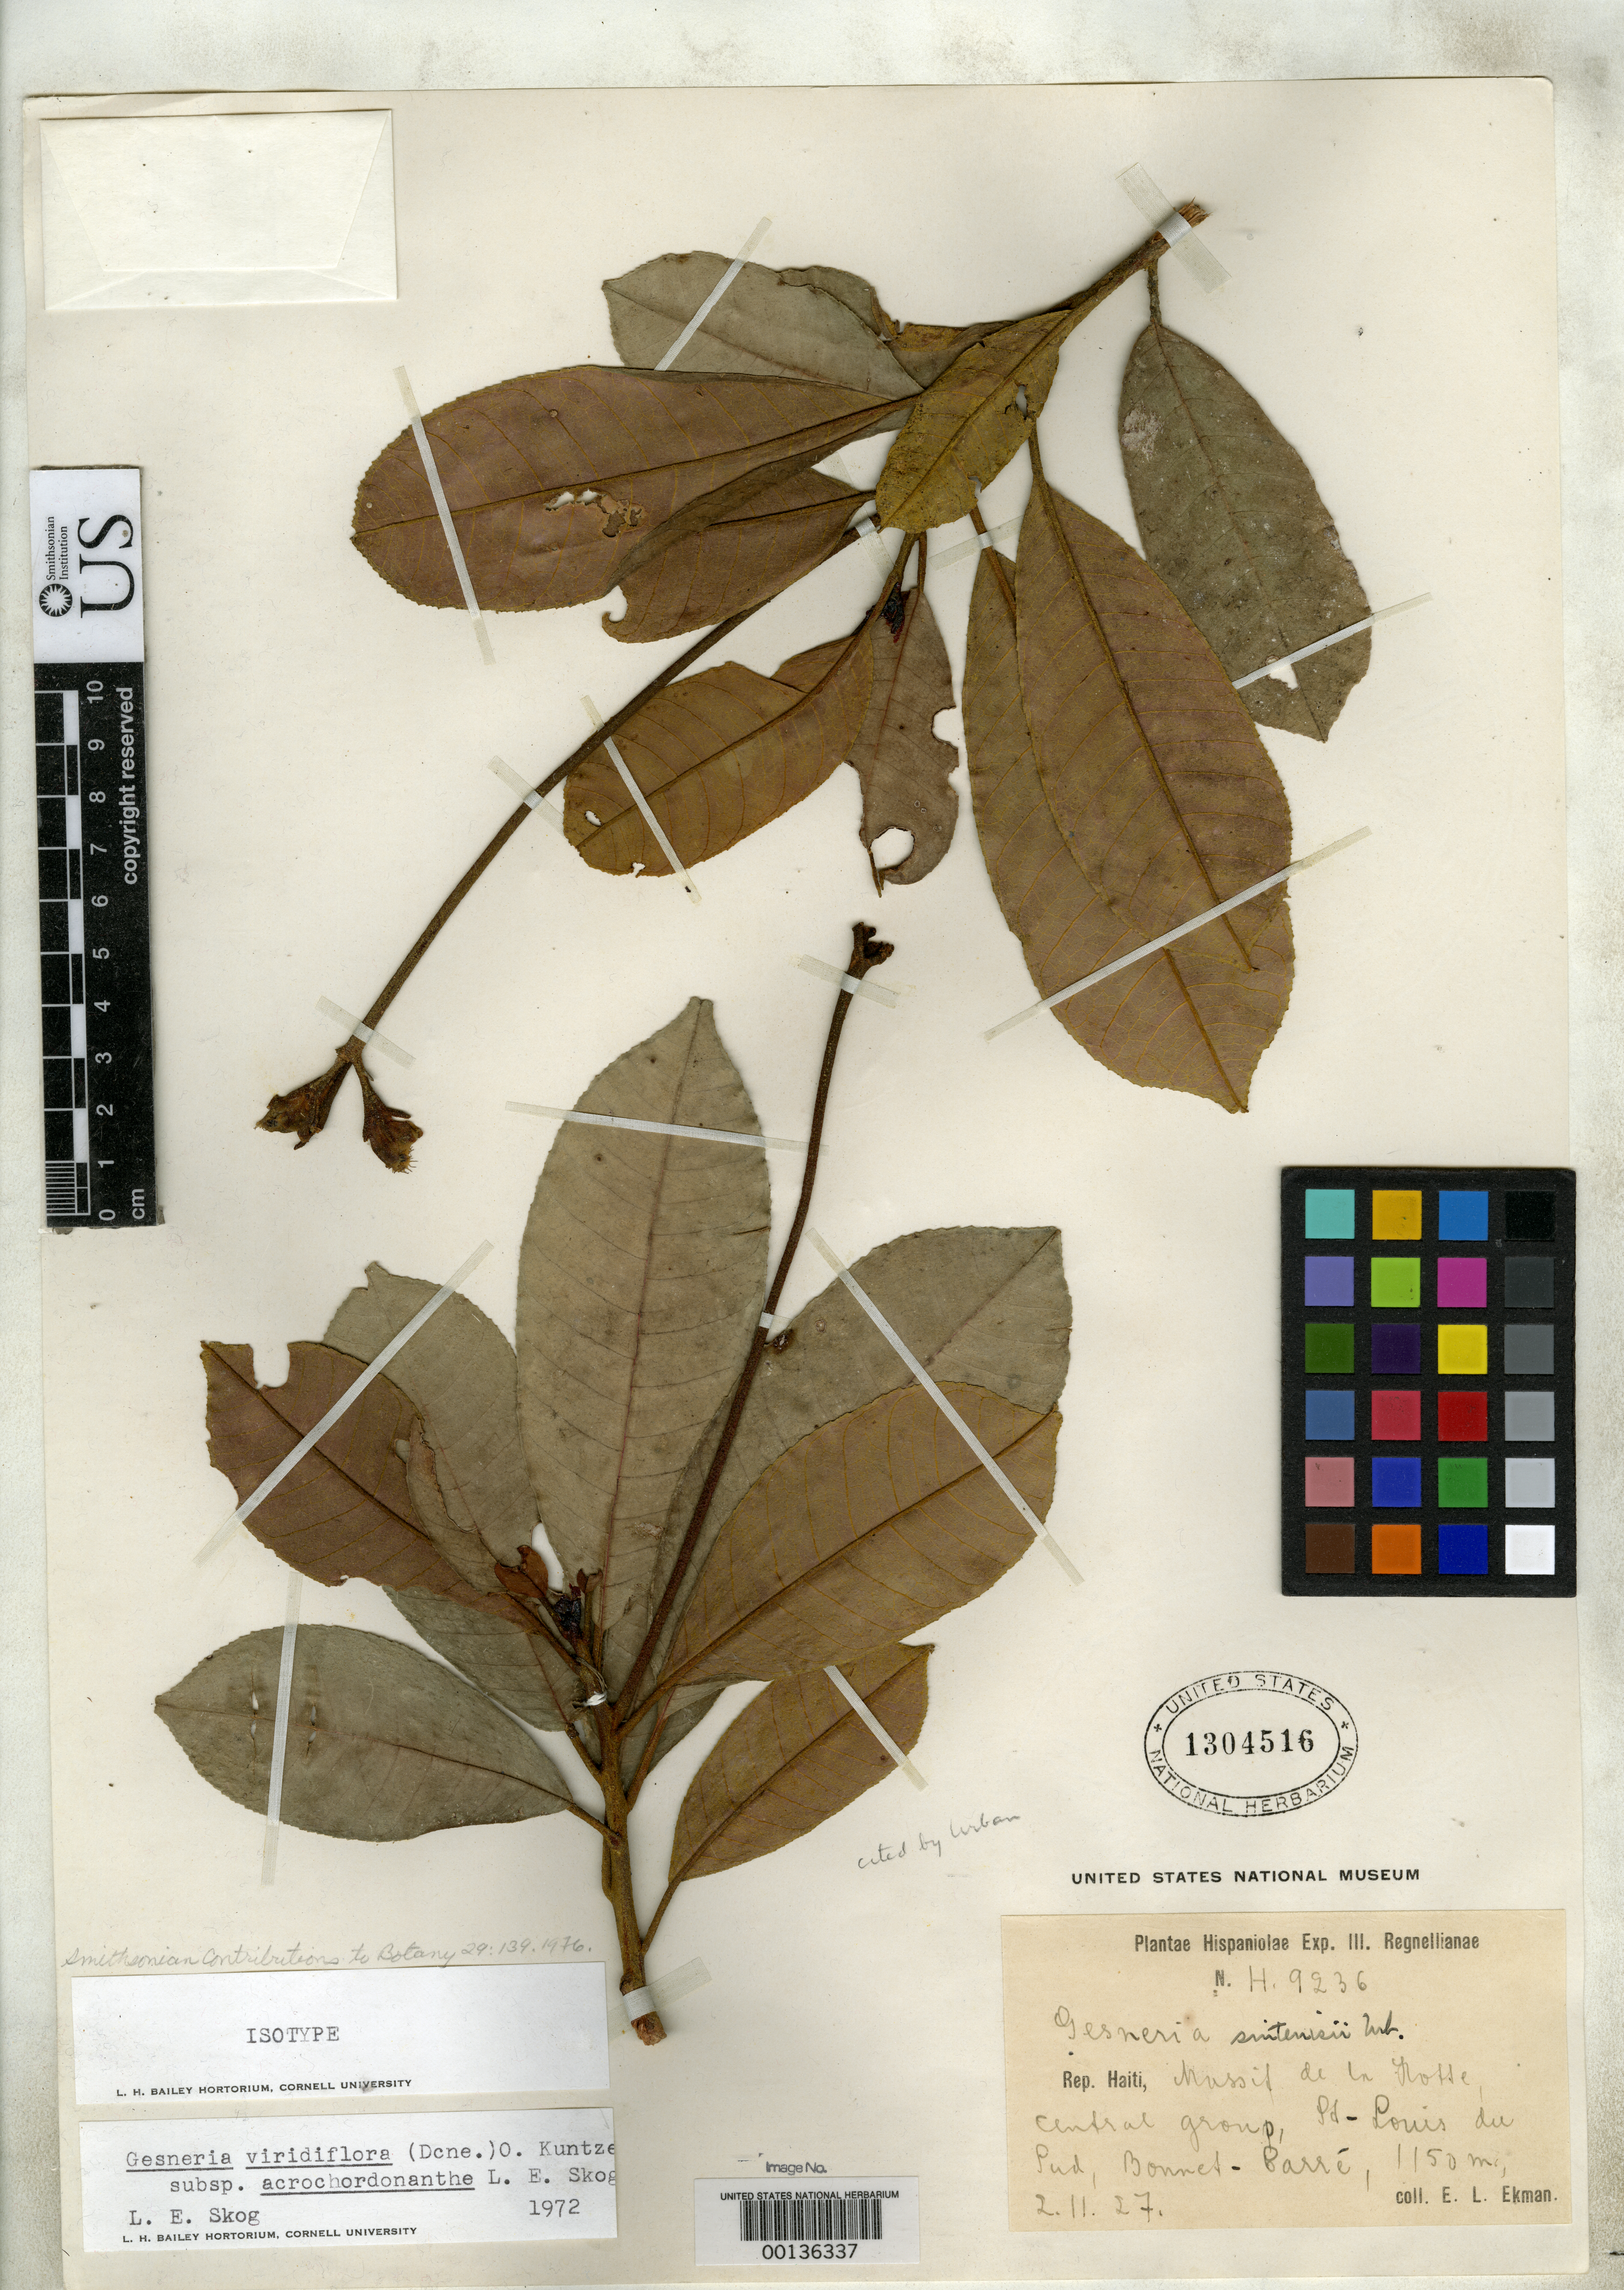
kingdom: Plantae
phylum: Tracheophyta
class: Magnoliopsida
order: Lamiales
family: Gesneriaceae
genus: Gesneria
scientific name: Gesneria viridiflora subsp. acrochordonanthe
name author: L.E. Skog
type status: Isotype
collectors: E. L. Ekman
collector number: H 9236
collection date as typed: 02 Nov 1927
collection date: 1927-11-02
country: Haiti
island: Hispaniola Island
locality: Massif dela Hotte, St. Louis de Sud, Bonnet- Carre.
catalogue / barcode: US 1304516